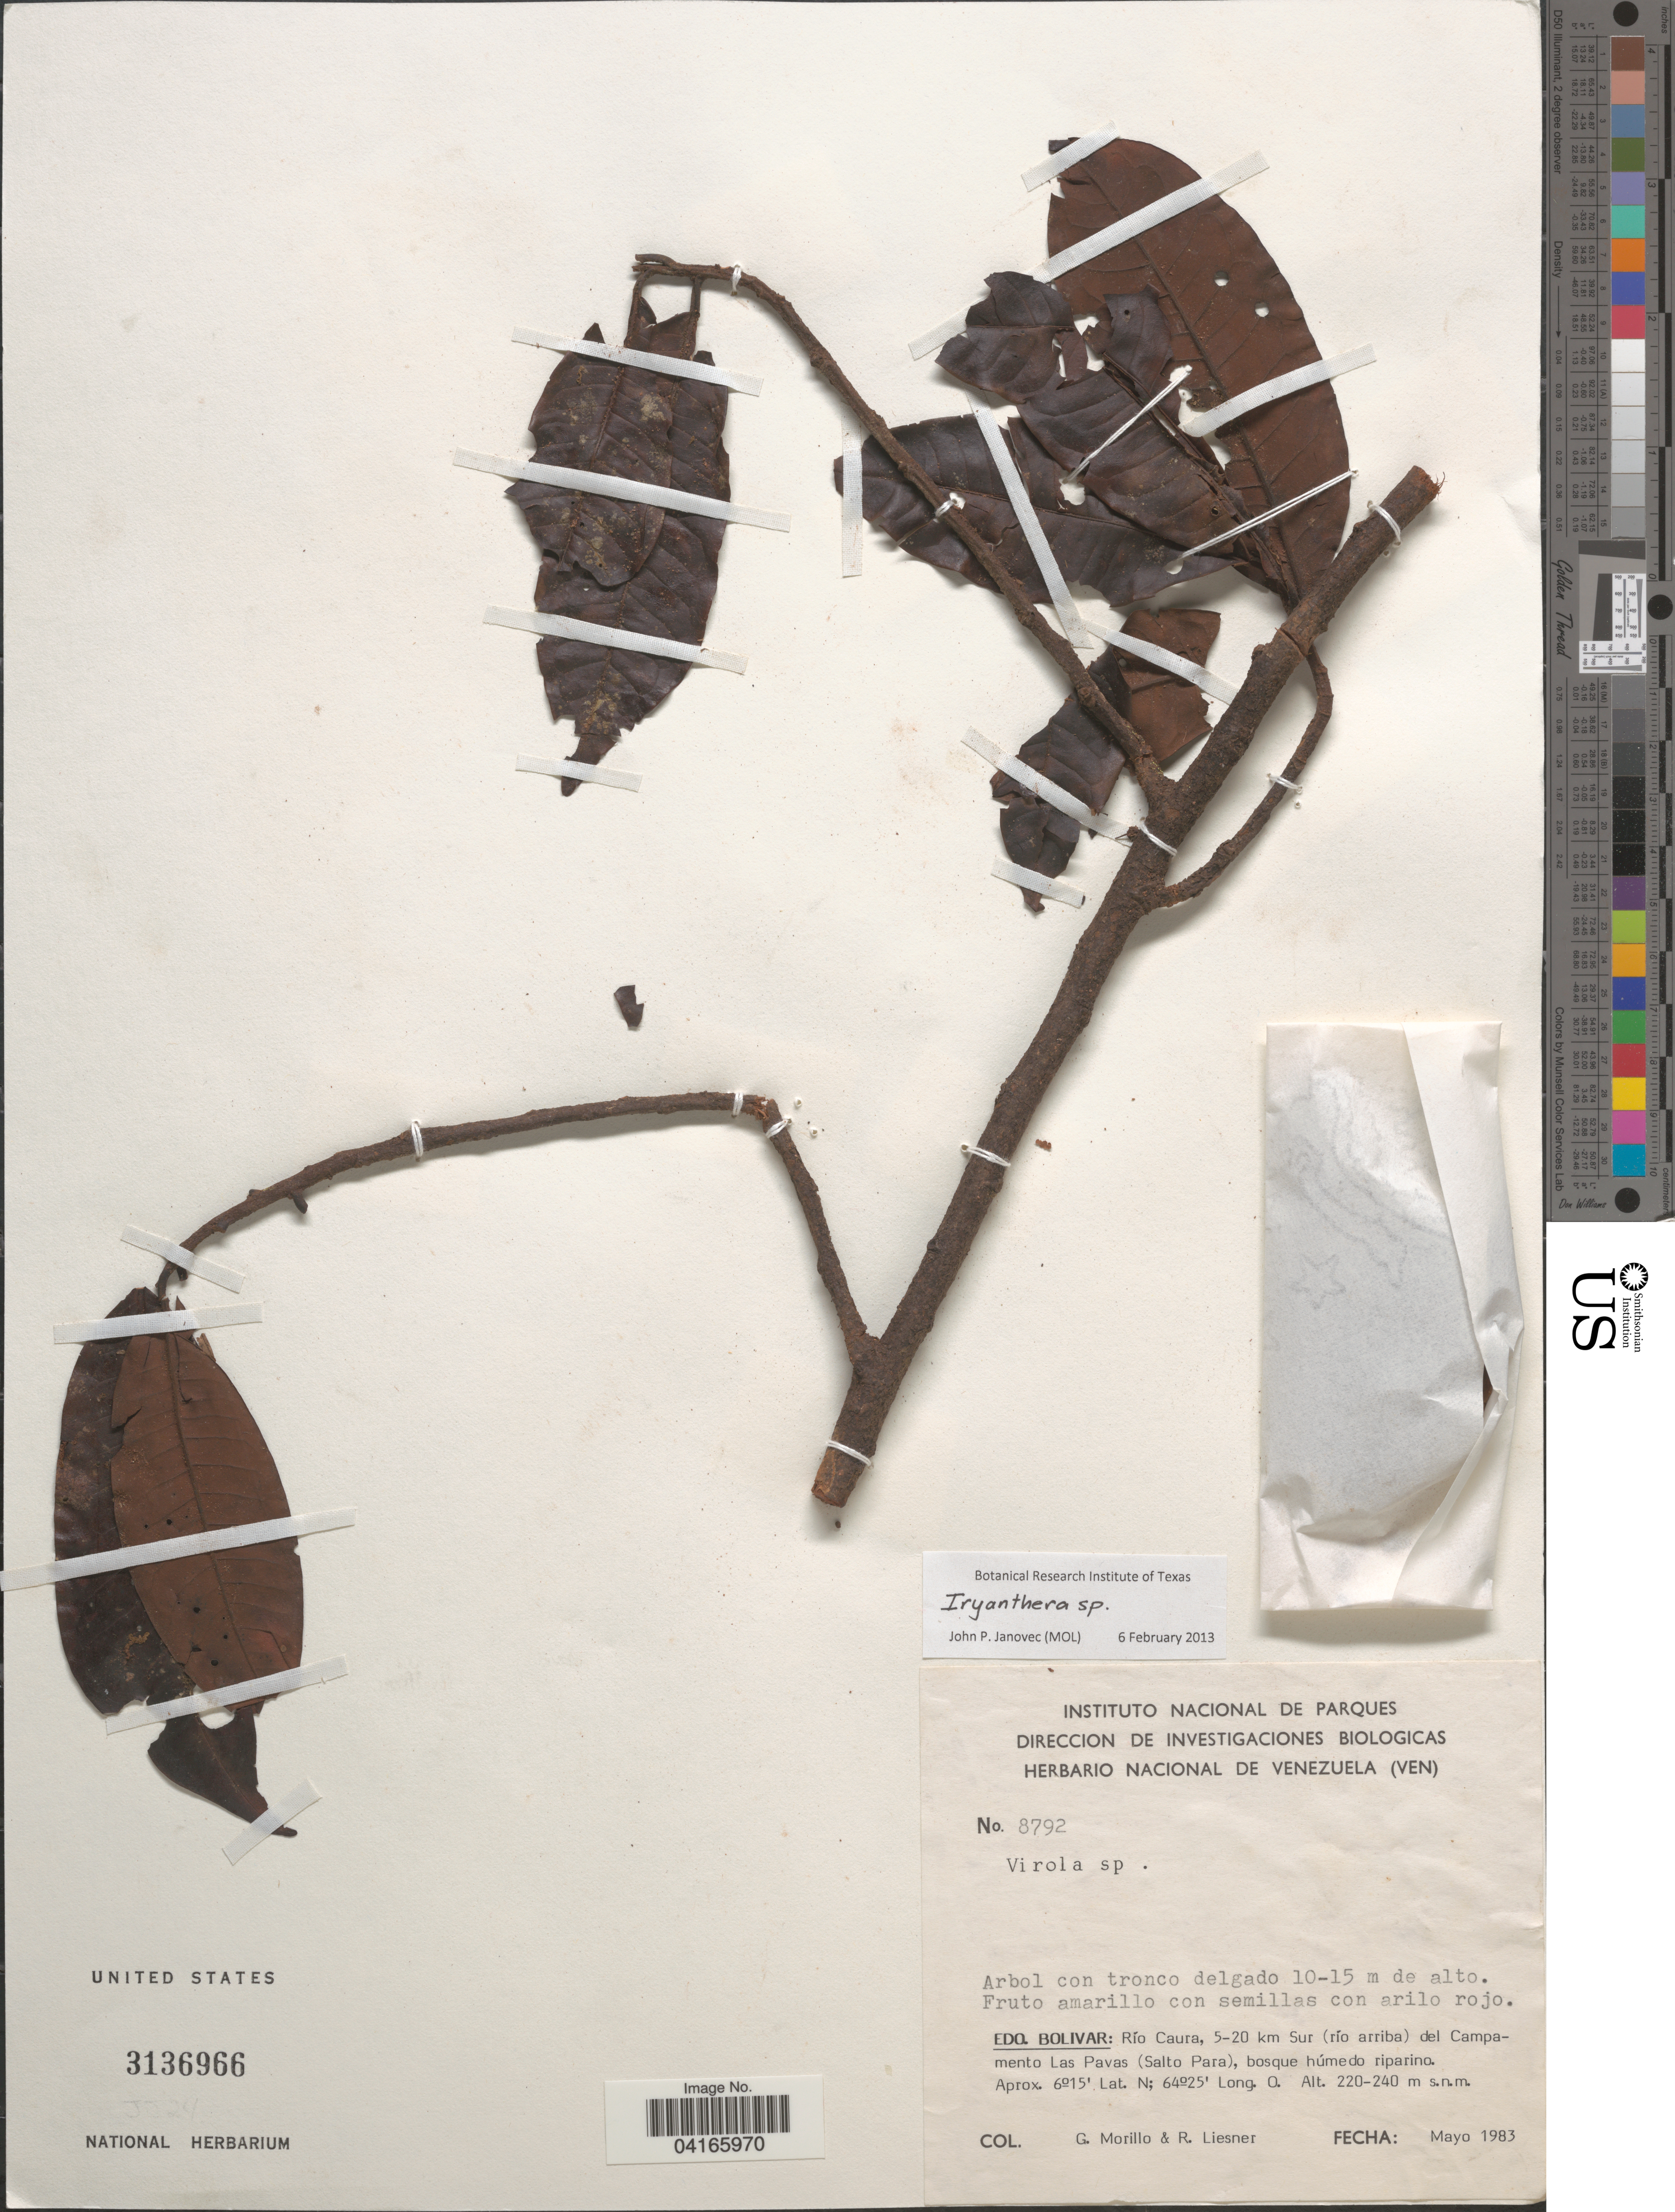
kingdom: Plantae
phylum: Tracheophyta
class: Magnoliopsida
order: Magnoliales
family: Myristicaceae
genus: Iryanthera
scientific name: Iryanthera sp.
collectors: G. Morillo & R. L. Liesner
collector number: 8792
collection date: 1983-05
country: Venezuela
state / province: Bolivar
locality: Río Caura, 5-20 km Sur (río arriba) del Campamento Las Pavas (Salto Para), bosque húmedo riparino.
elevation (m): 220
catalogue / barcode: US 3136966